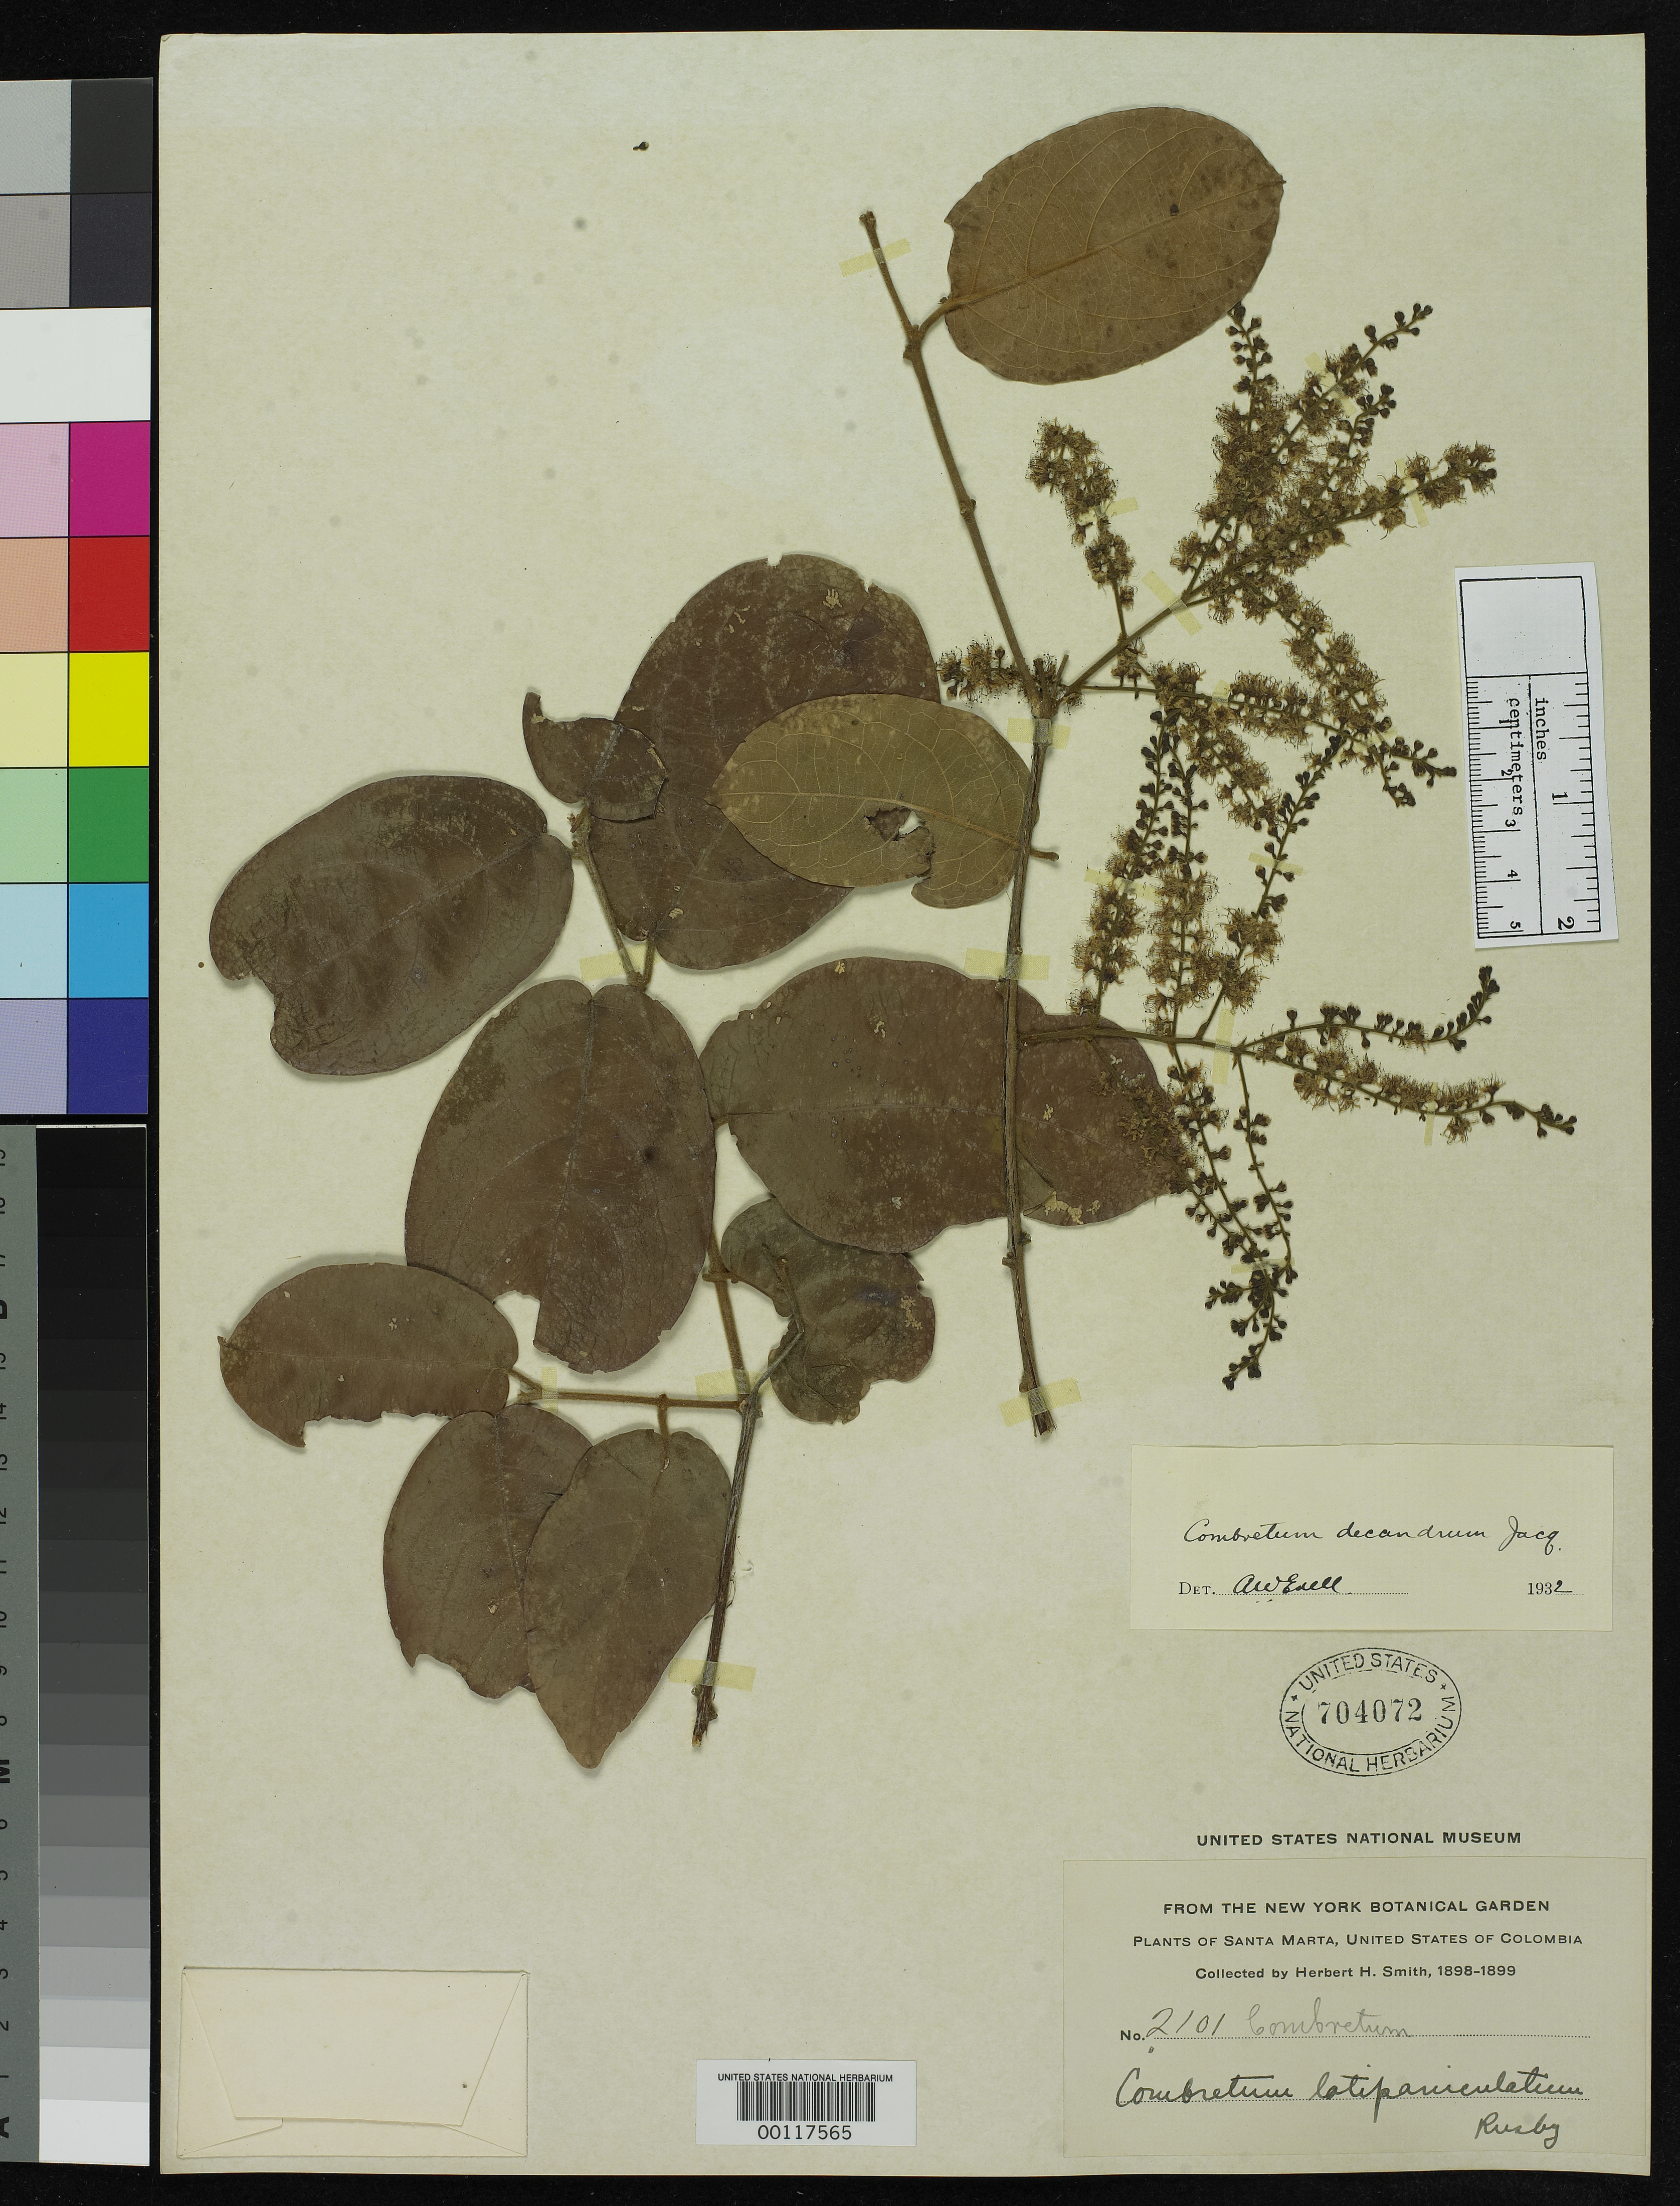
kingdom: Plantae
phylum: Tracheophyta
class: Magnoliopsida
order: Myrtales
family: Combretaceae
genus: Combretum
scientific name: Combretum latipaniculatum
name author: Rusby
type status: Isotype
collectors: Herbert H. Smith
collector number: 2101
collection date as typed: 18 Mar 1899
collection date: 1899-03-18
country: Colombia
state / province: Magdalena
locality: Santa Marta.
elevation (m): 30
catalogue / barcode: US 704072